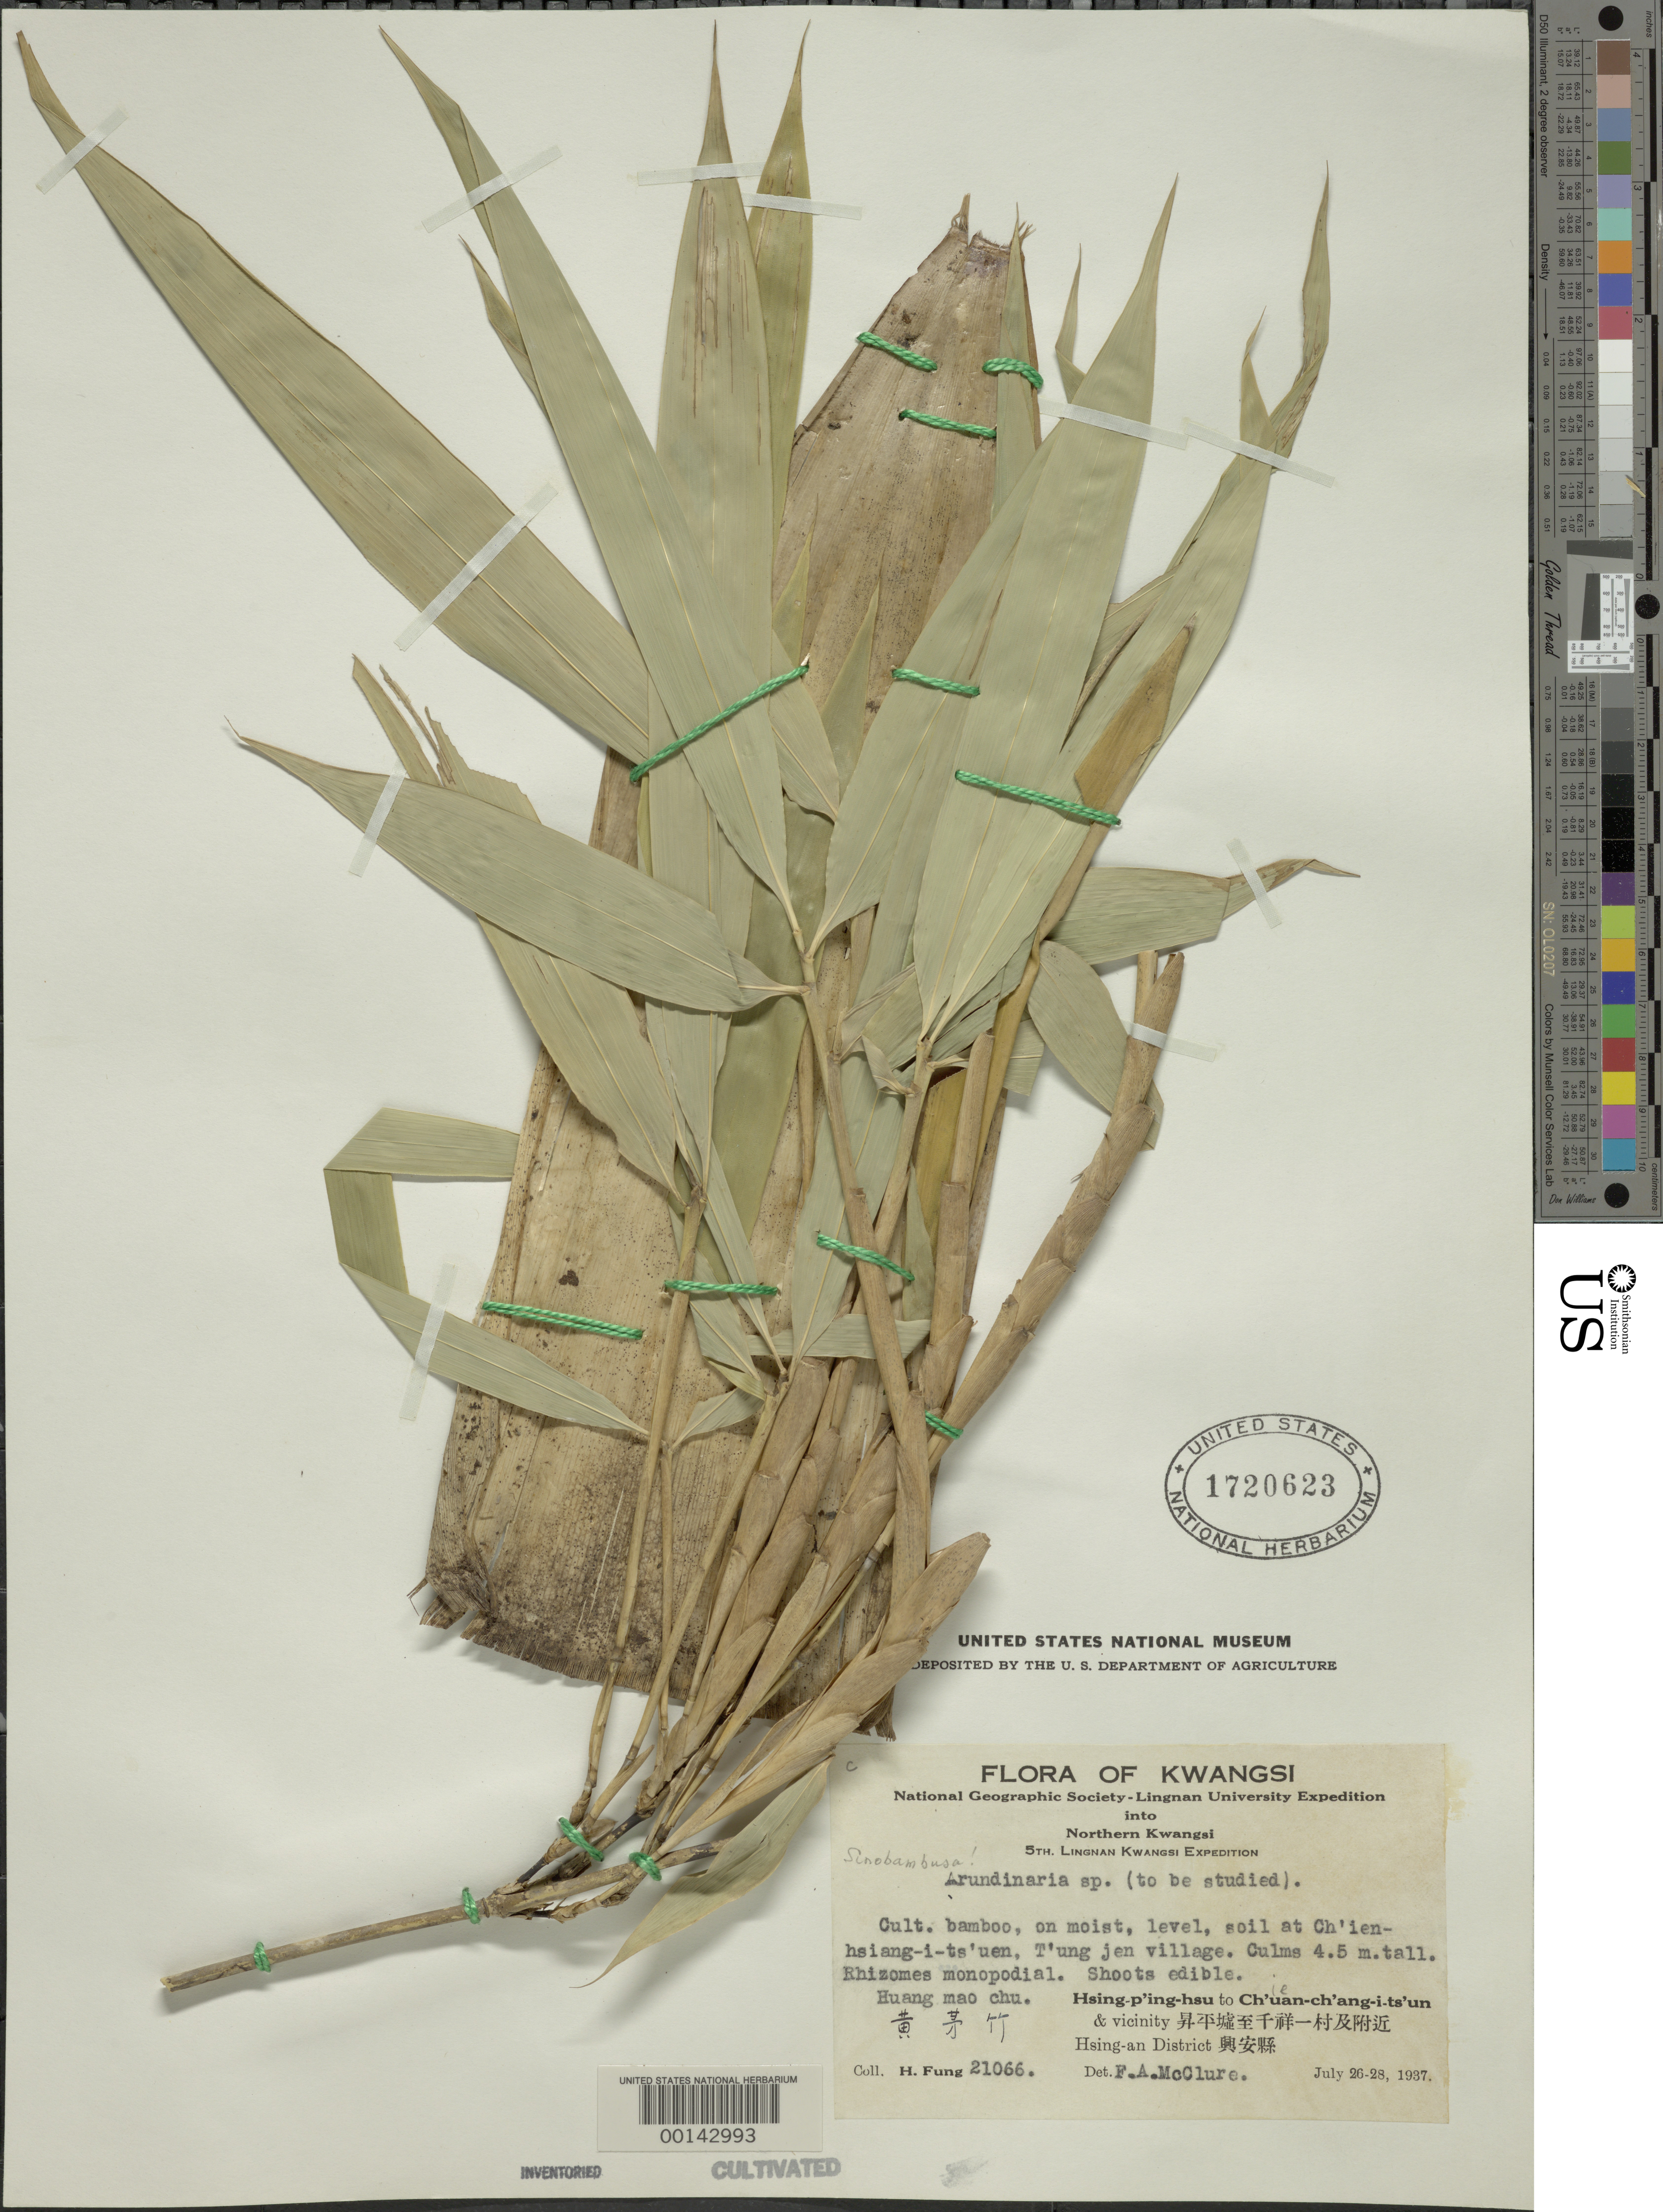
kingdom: Plantae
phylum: Tracheophyta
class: Liliopsida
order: Poales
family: Poaceae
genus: Sinobambusa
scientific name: Sinobambusa sp.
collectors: H. L. Fung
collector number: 21066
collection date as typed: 26 Jul 1937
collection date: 1937-07-26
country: China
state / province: Jiangxi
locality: Huang Mao Chu, Hhsing-p'ing-hsu to Ch'uan-ch'ang-i-ts'-um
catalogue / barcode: US 1720623